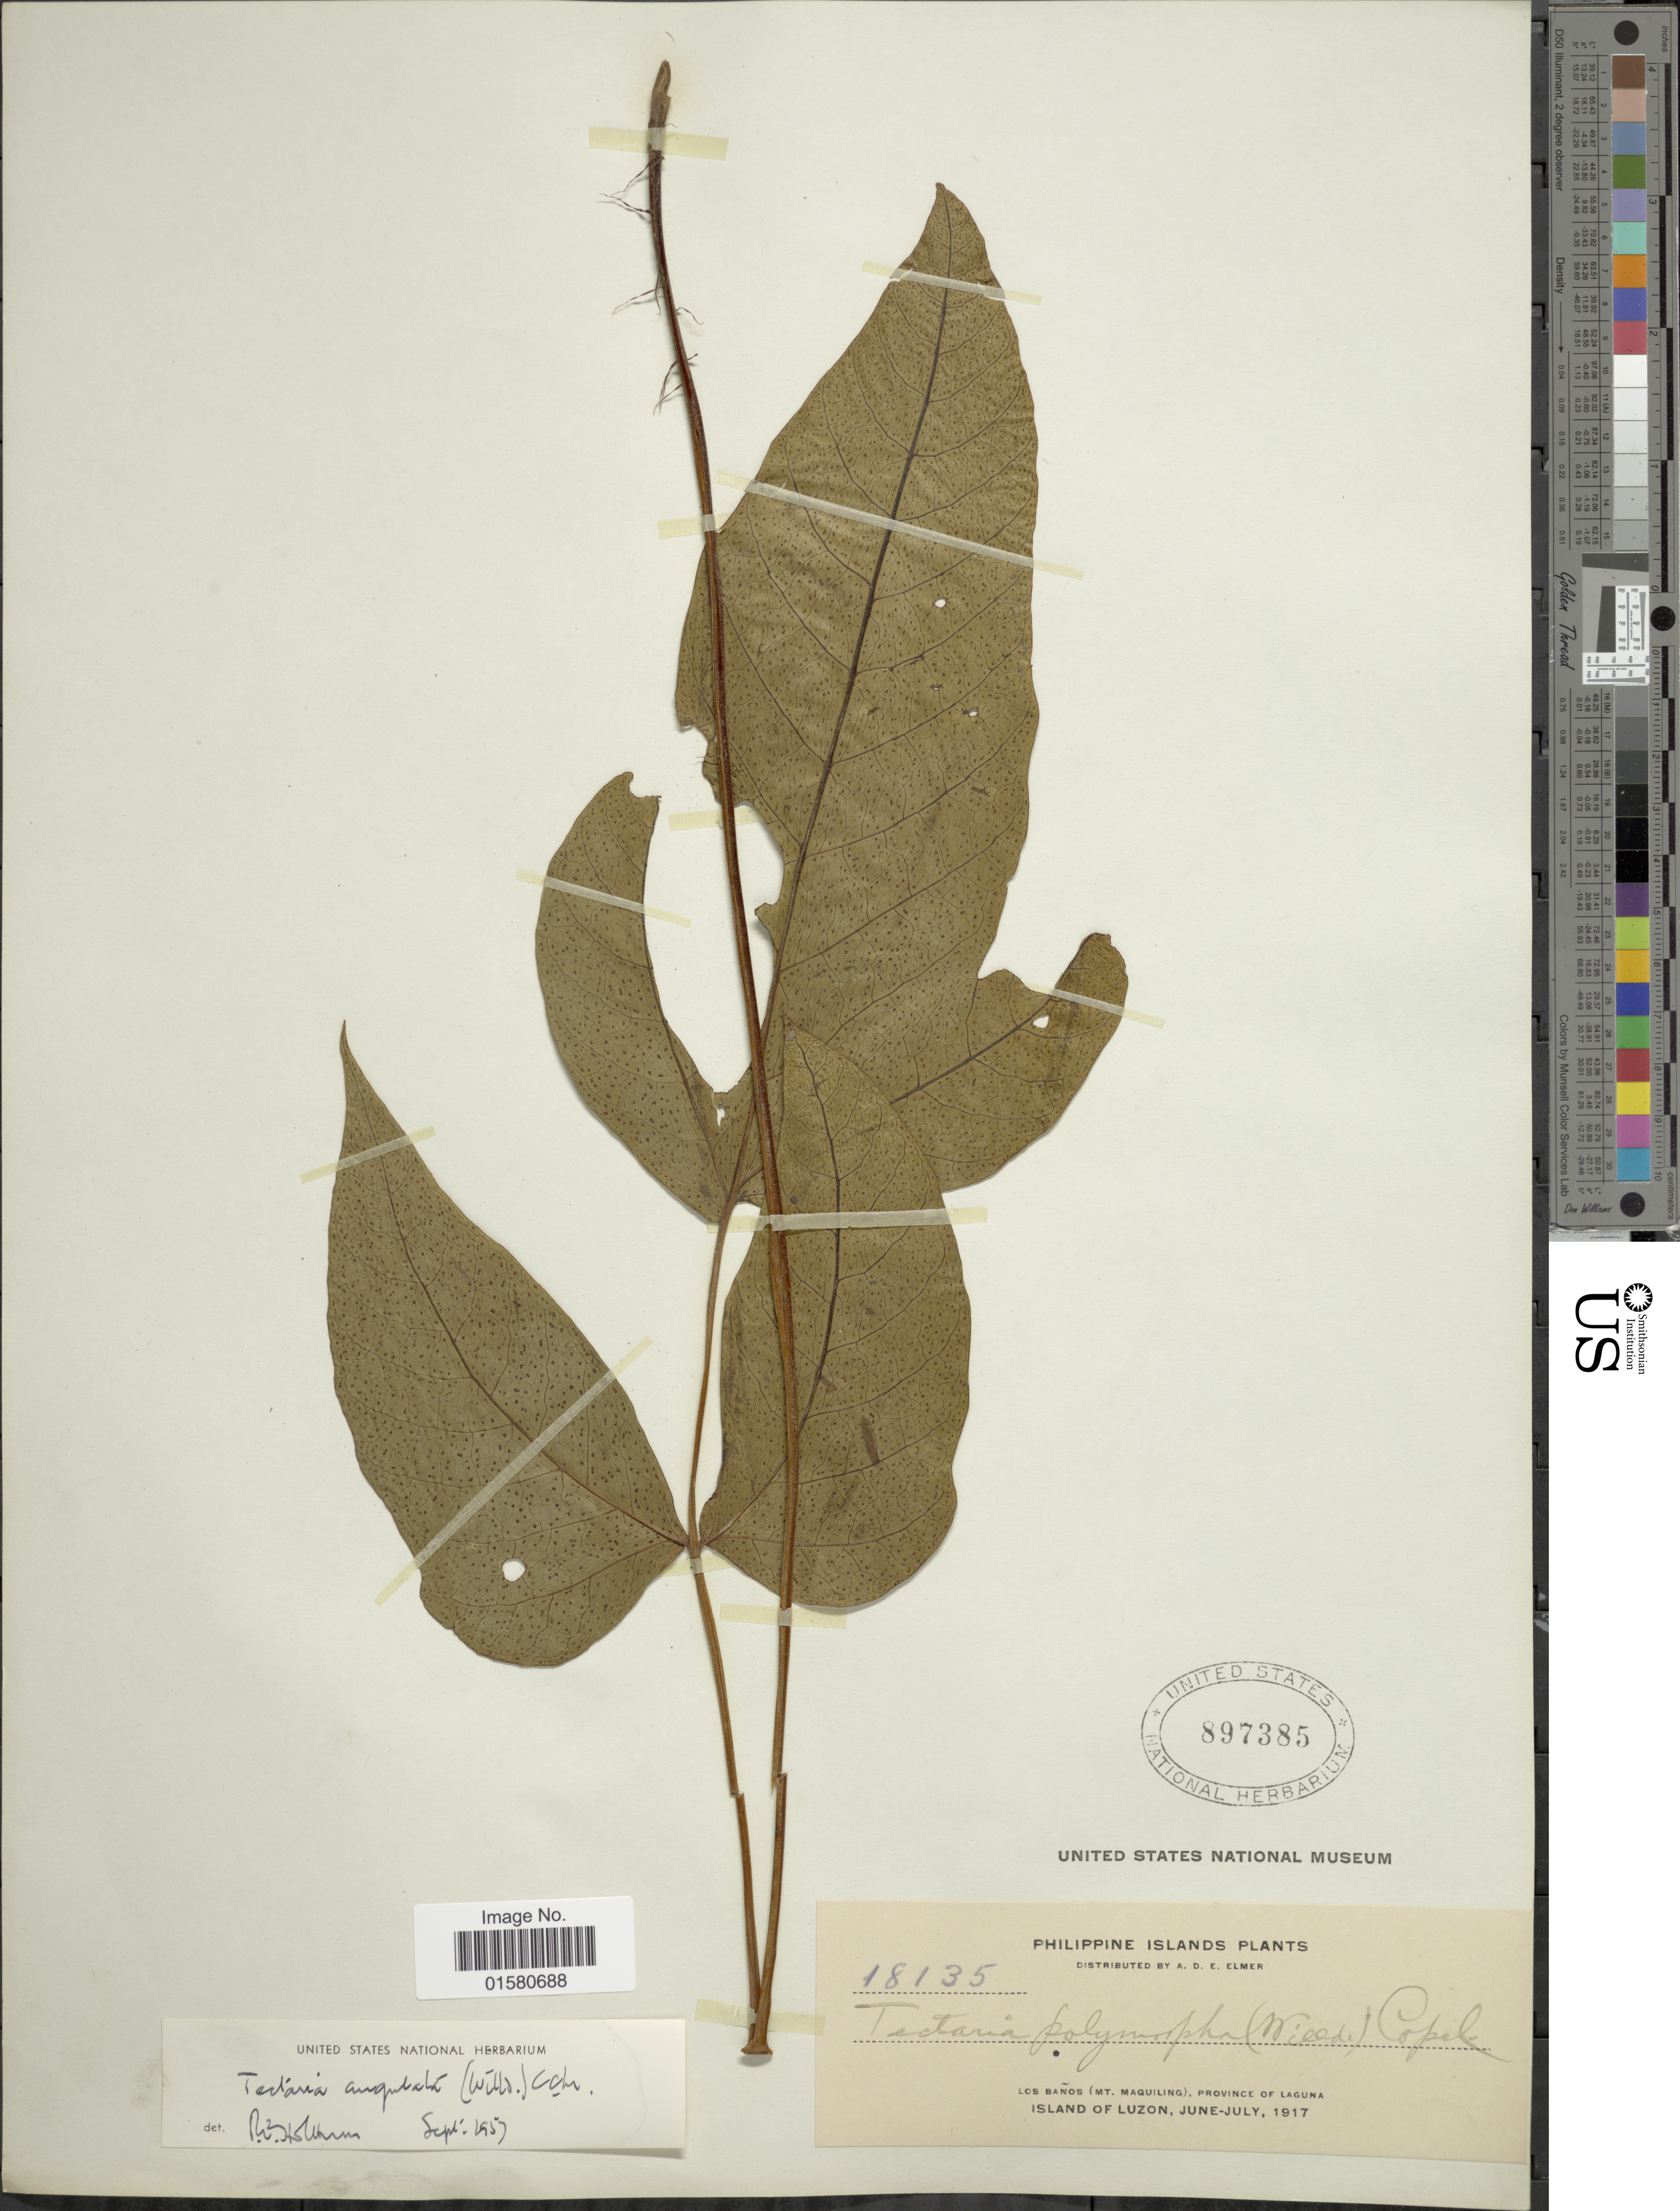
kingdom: Plantae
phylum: Tracheophyta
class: Polypodiopsida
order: Polypodiales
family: Tectariaceae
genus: Tectaria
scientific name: Tectaria angulata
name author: (Willd.) Copel.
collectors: A. D. E. Elmer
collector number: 18135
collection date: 1917-06/1917-07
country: Philippines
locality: Los Banos (Mt. Maquiling), Province of Laguna. Island of Luzon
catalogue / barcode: US 897385